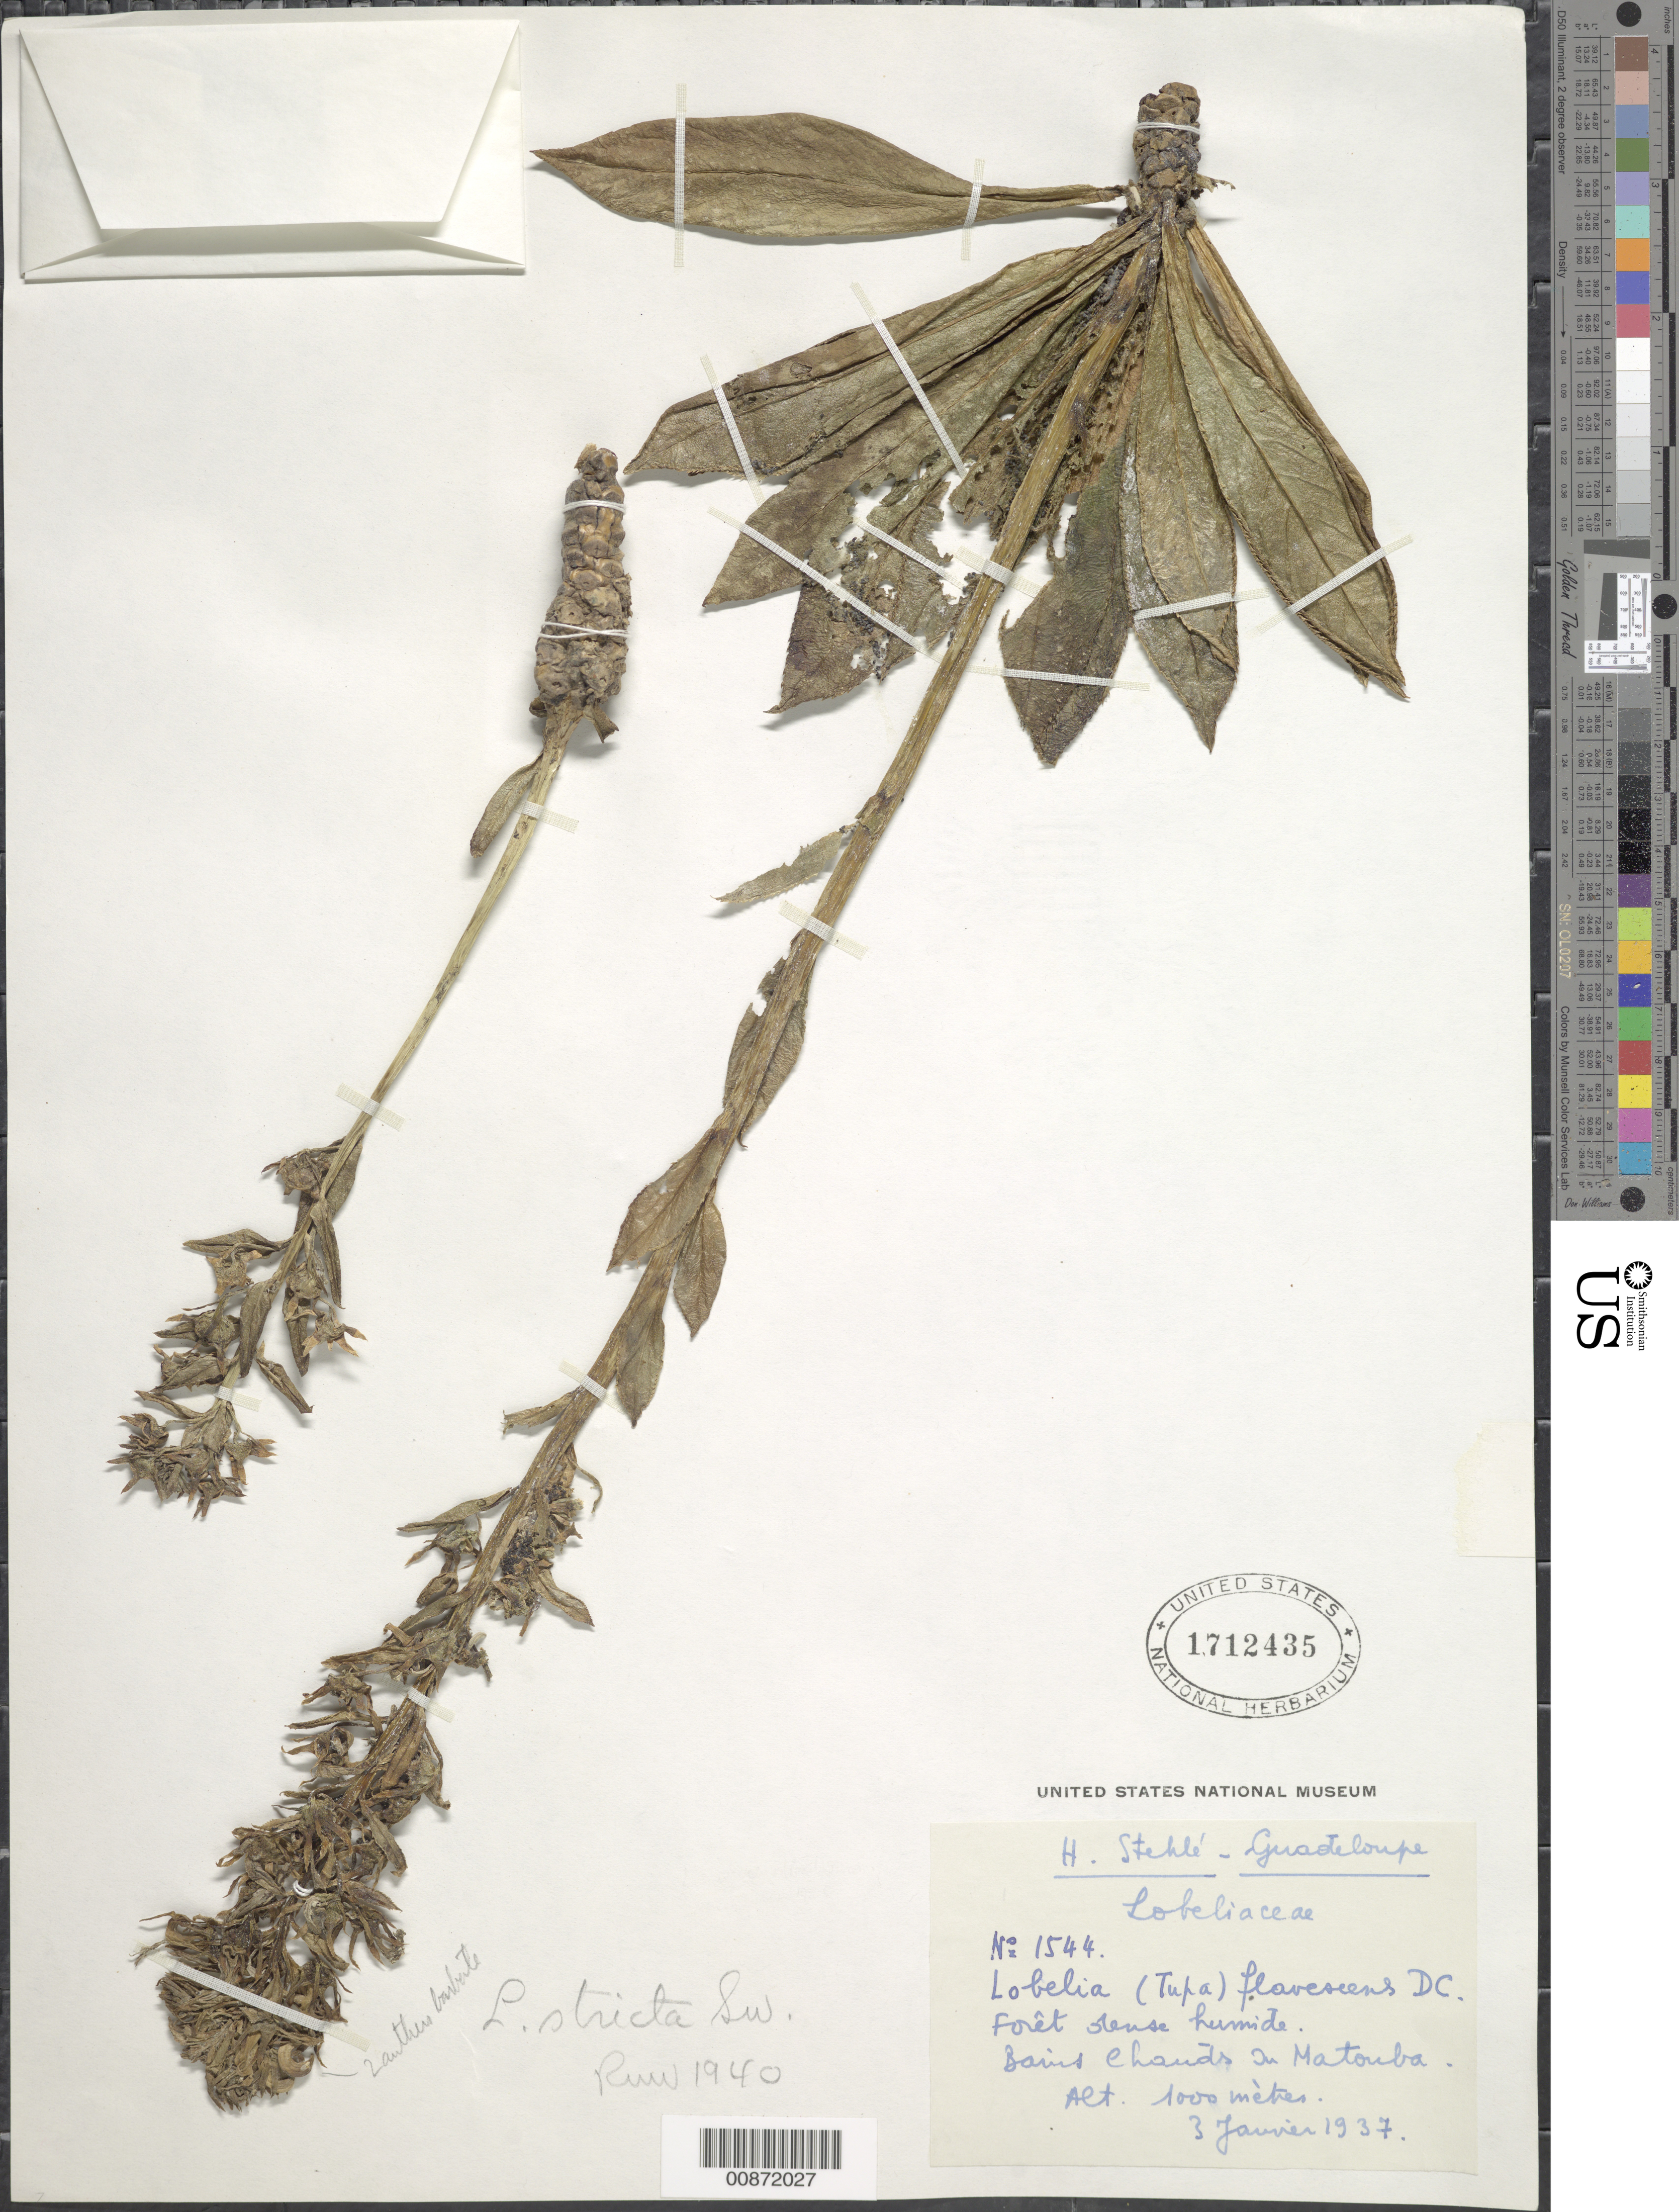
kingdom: Plantae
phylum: Tracheophyta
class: Magnoliopsida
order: Asterales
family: Campanulaceae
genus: Lobelia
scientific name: Lobelia stricta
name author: Sw.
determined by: McVaugh, R.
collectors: H. Stehlé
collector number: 1544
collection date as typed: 03 Jan 1937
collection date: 1937-01-03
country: Guadeloupe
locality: Bains Chauds du Matouba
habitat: Forêt dense humide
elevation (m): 1000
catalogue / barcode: US 1712435